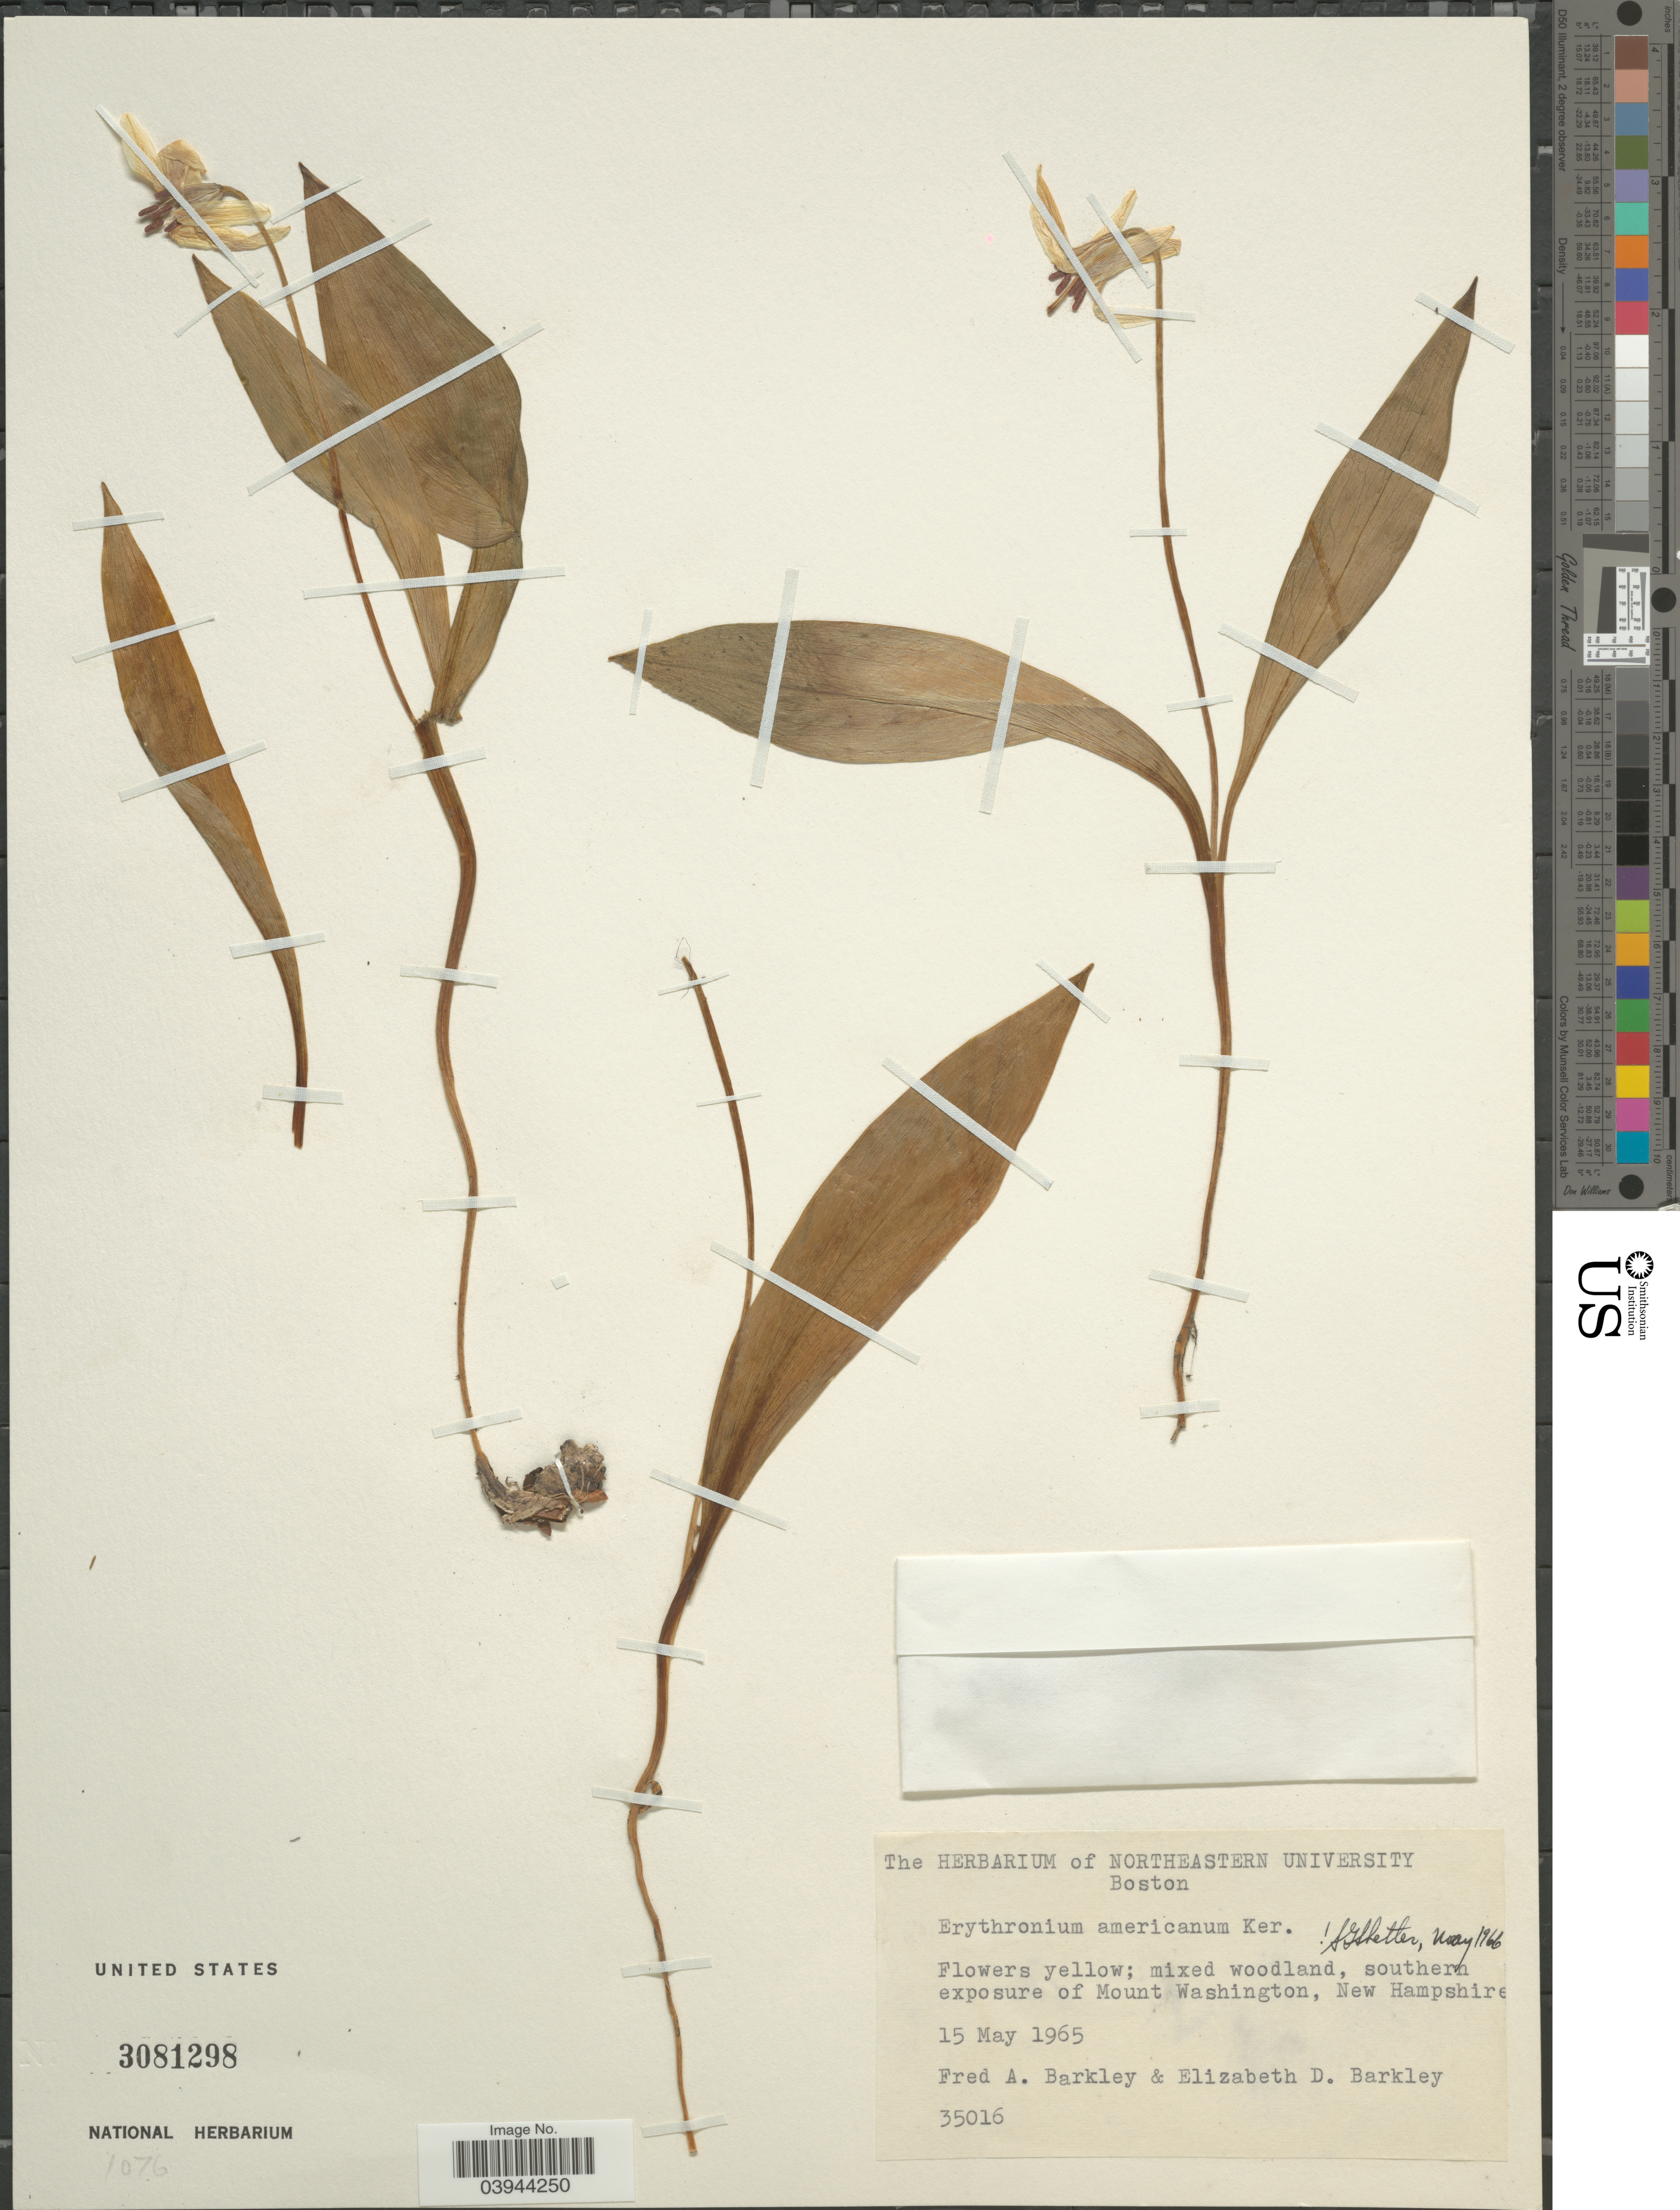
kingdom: Plantae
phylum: Tracheophyta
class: Liliopsida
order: Liliales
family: Liliaceae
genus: Erythronium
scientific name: Erythronium americanum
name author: Ker Gawl.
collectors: F. A. Barkley & E. D.Barkley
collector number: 35016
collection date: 1965-05-15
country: United States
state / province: New Hampshire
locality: Southern exposure of Mount Washington.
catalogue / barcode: US 3081298